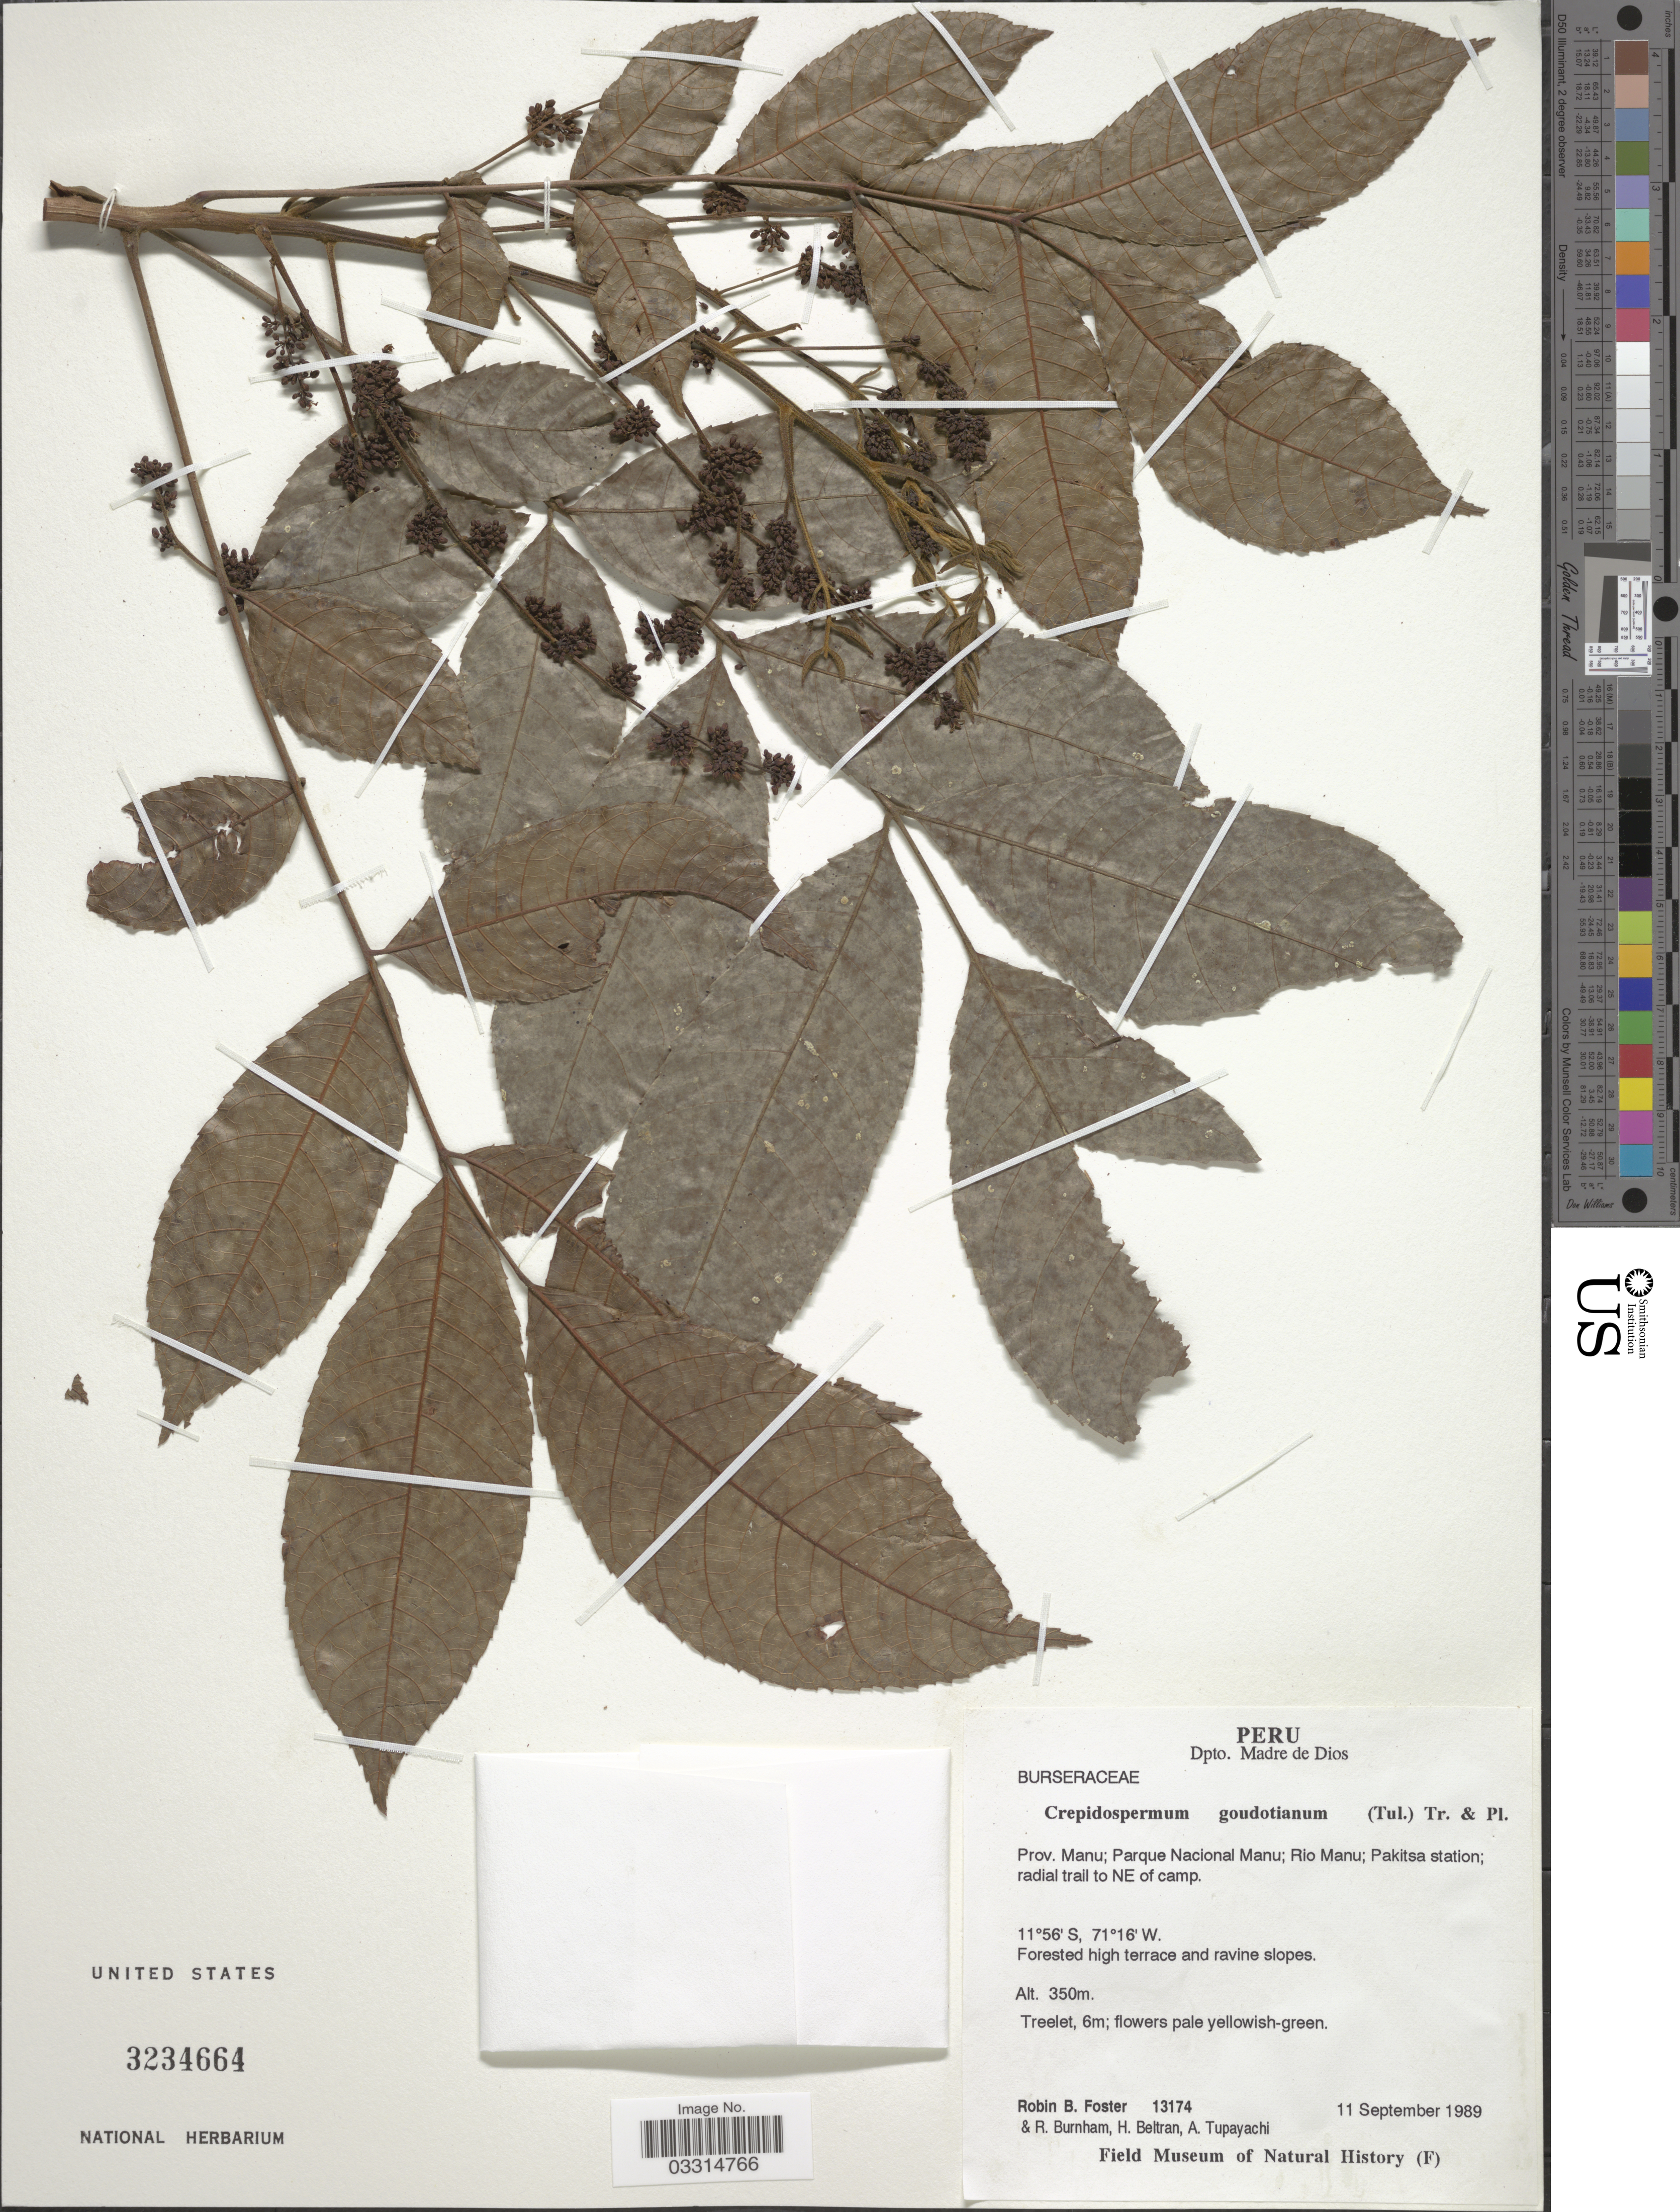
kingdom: Plantae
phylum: Tracheophyta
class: Magnoliopsida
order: Sapindales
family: Burseraceae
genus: Protium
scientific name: Protium goudotianum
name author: (Tul.) Byng & Christenh.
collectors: R. B. Foster, R. Burnham, H. Beltran & A. Tupayachi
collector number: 13174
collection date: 1989-09-11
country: Peru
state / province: Madre de Dios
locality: Dpto. Madre de Dios, Prov. Manu; Parque Nacional Manu; Rio Manu; Pakitsa station; radial trail to NE of camp.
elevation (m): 350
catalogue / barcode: US 3234664